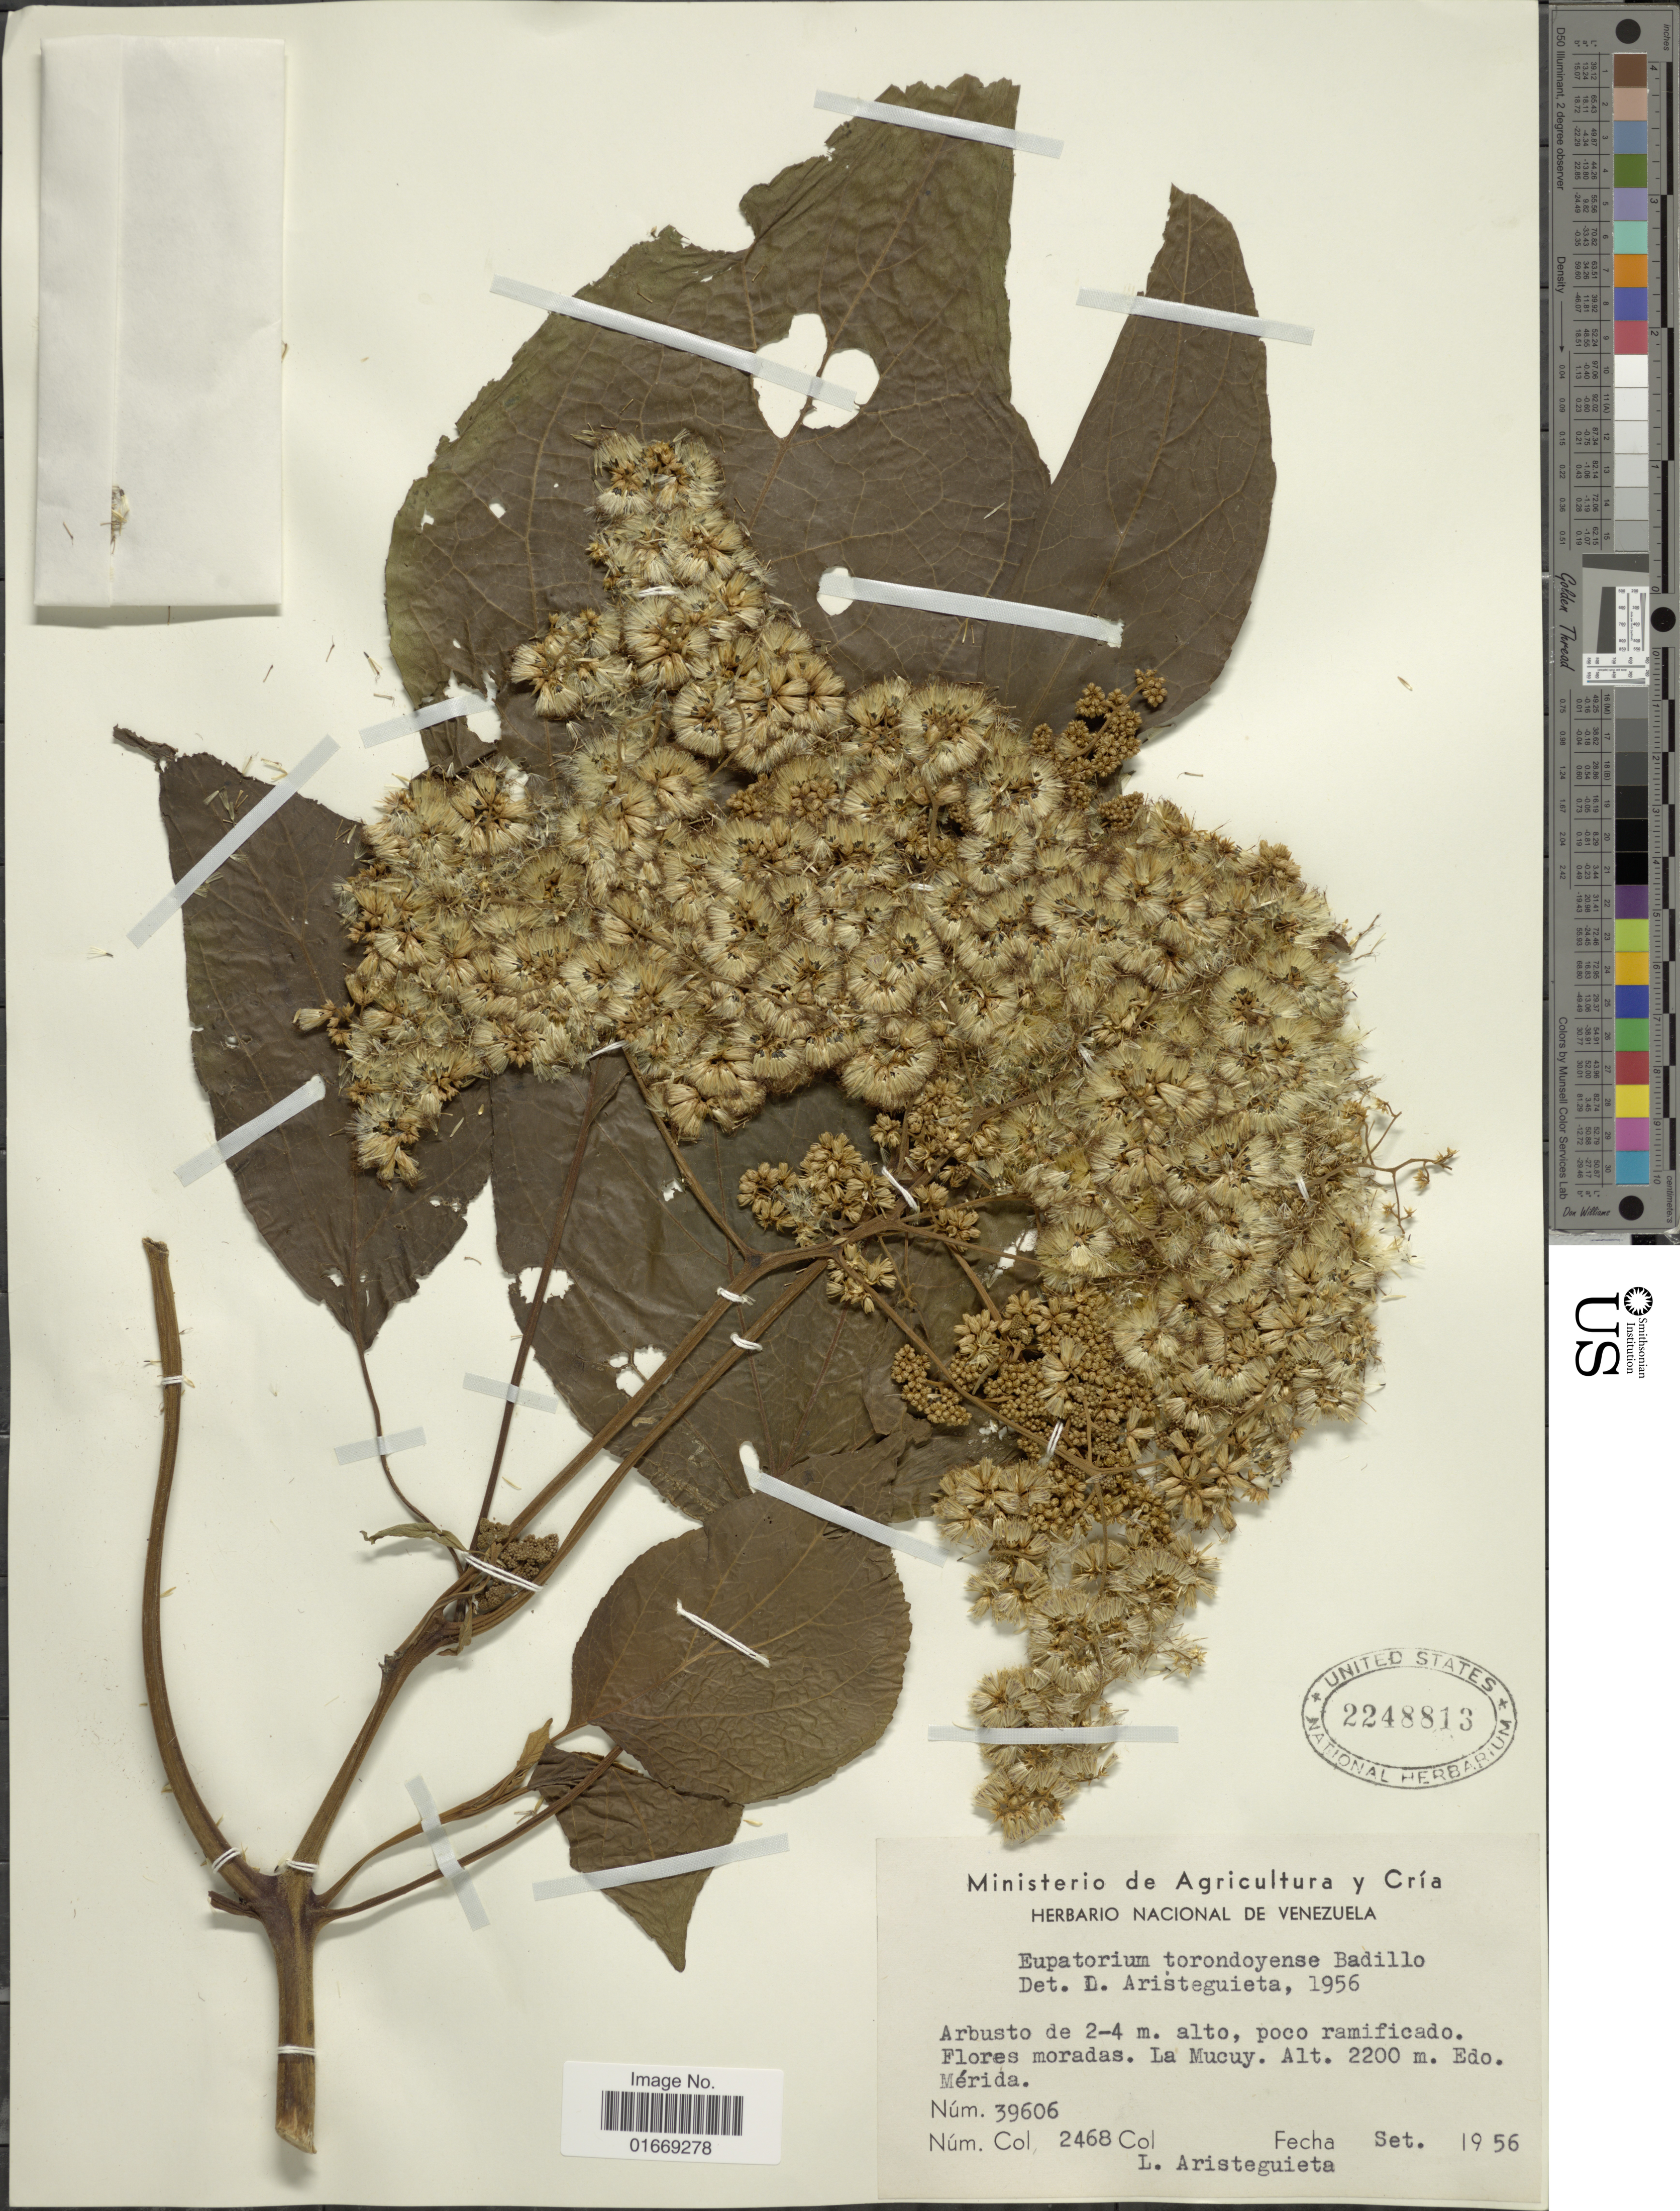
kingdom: Plantae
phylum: Tracheophyta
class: Magnoliopsida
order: Asterales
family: Asteraceae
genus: Hebeclinium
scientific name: Hebeclinium torondoyense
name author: (V.M. Badillo) R.M. King & H. Rob.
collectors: L. Aristeguieta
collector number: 2468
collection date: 1956-09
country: Venezuela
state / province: Mérida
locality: La Mucuy. Edo. Mérida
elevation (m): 2200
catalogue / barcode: US 2248813